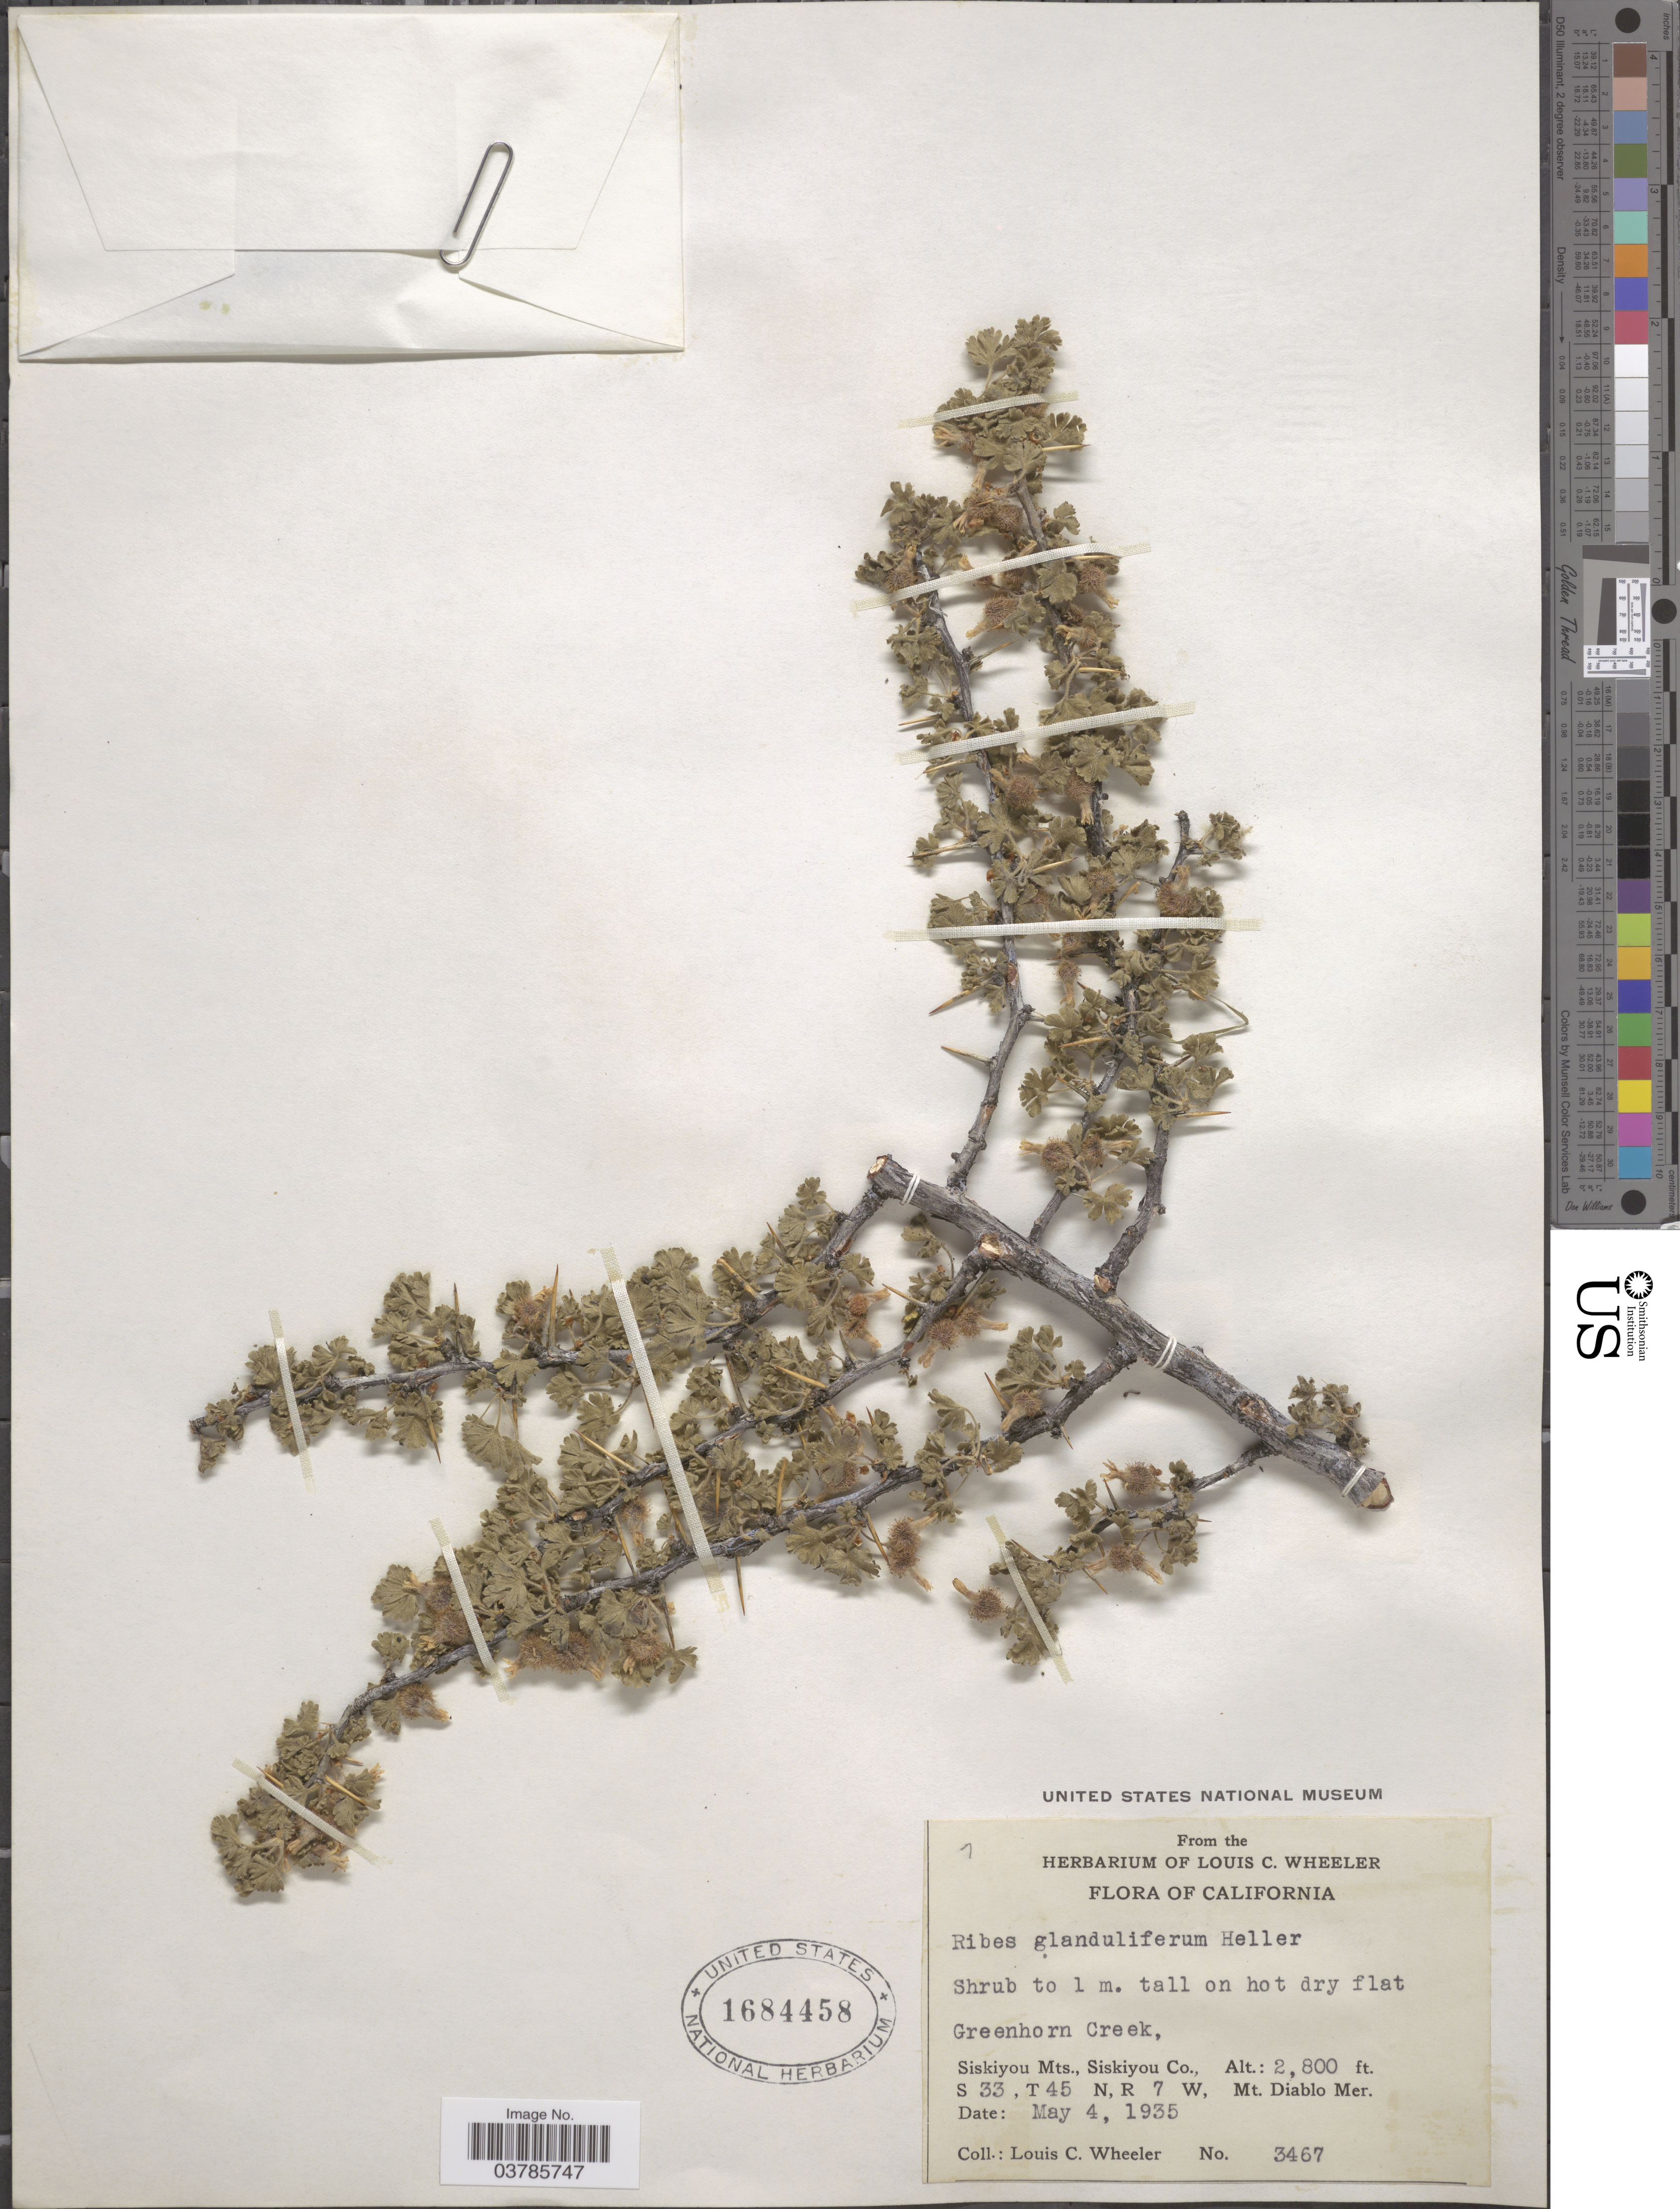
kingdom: Plantae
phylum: Tracheophyta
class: Magnoliopsida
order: Saxifragales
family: Grossulariaceae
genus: Ribes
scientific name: Ribes velutinum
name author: Greene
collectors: L. C. Wheeler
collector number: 3467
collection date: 1935-05-04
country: United States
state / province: California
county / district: Siskiyou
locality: Greenhorn Creek, Siskiyou Mts., Siskiyou Co. S33, T45N, R7W, Mt. Diablo Mer.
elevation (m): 853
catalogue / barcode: US 1684458